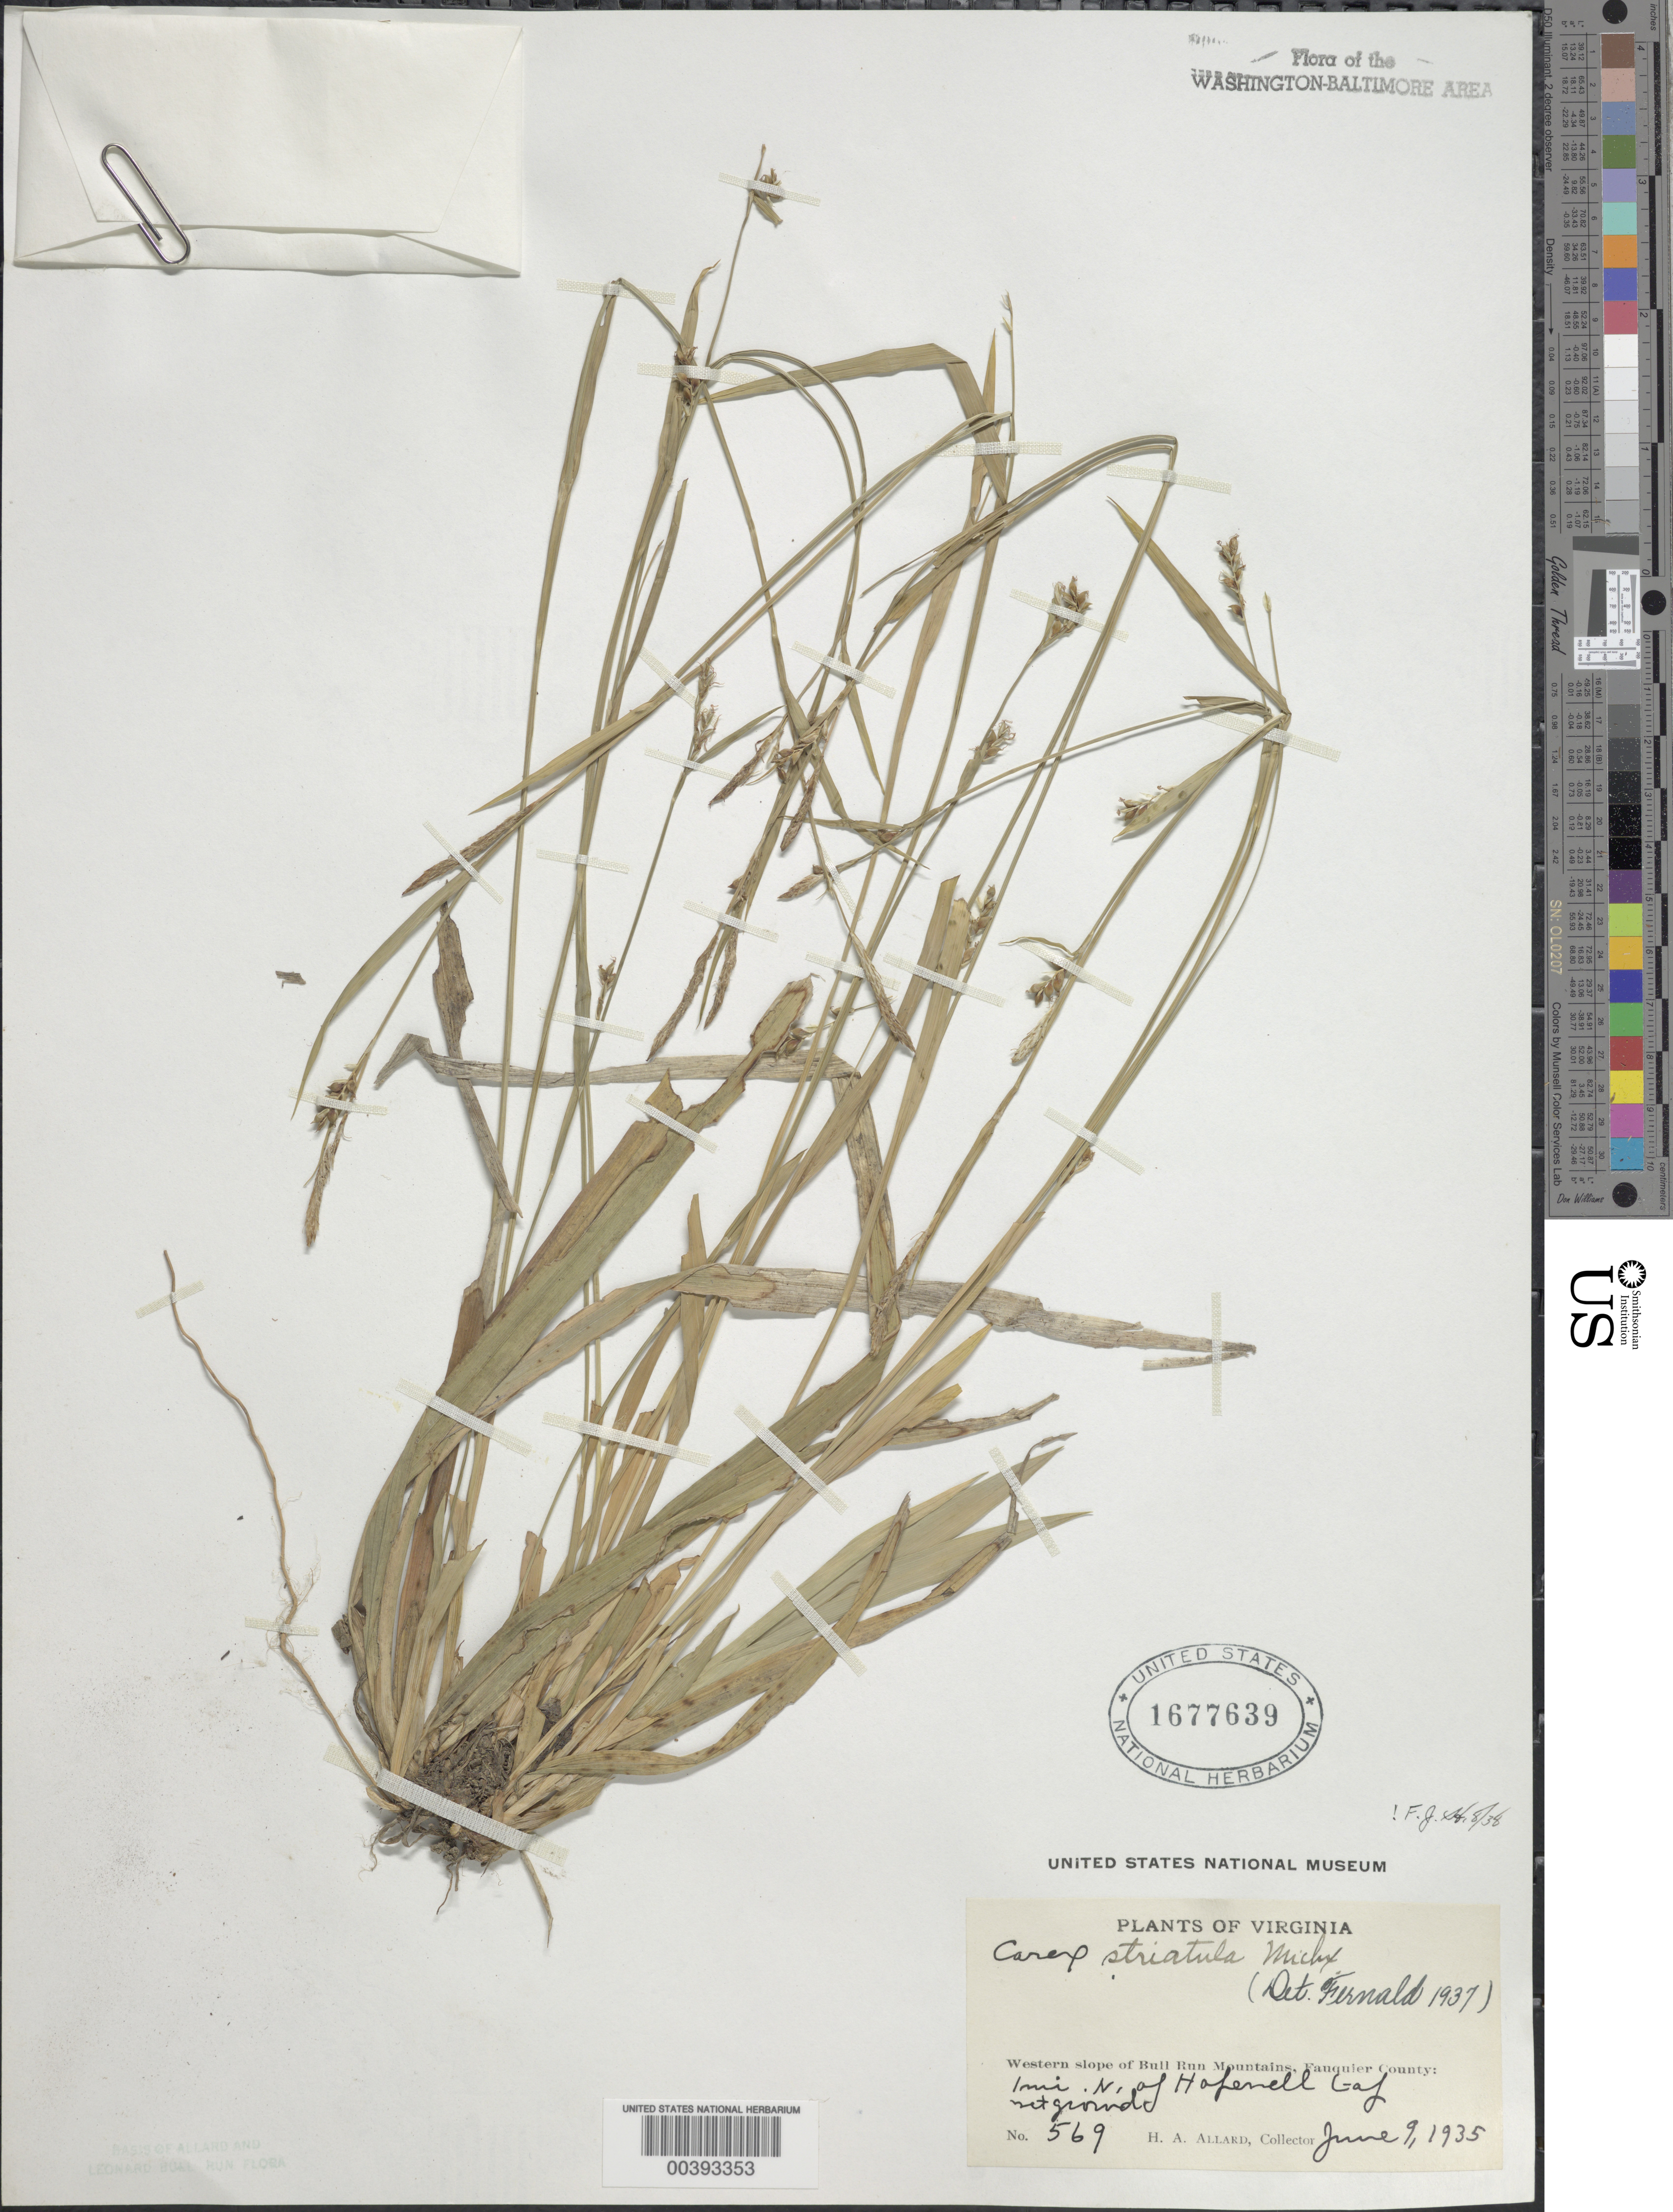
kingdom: Plantae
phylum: Tracheophyta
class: Liliopsida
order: Poales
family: Cyperaceae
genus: Carex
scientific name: Carex striatula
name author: Michx.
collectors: H. A. Allard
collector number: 569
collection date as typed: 09 Jun 1935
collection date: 1935-06-09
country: United States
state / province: Virginia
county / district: Fauquier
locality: North of Hopewell Gap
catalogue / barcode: US 1677639